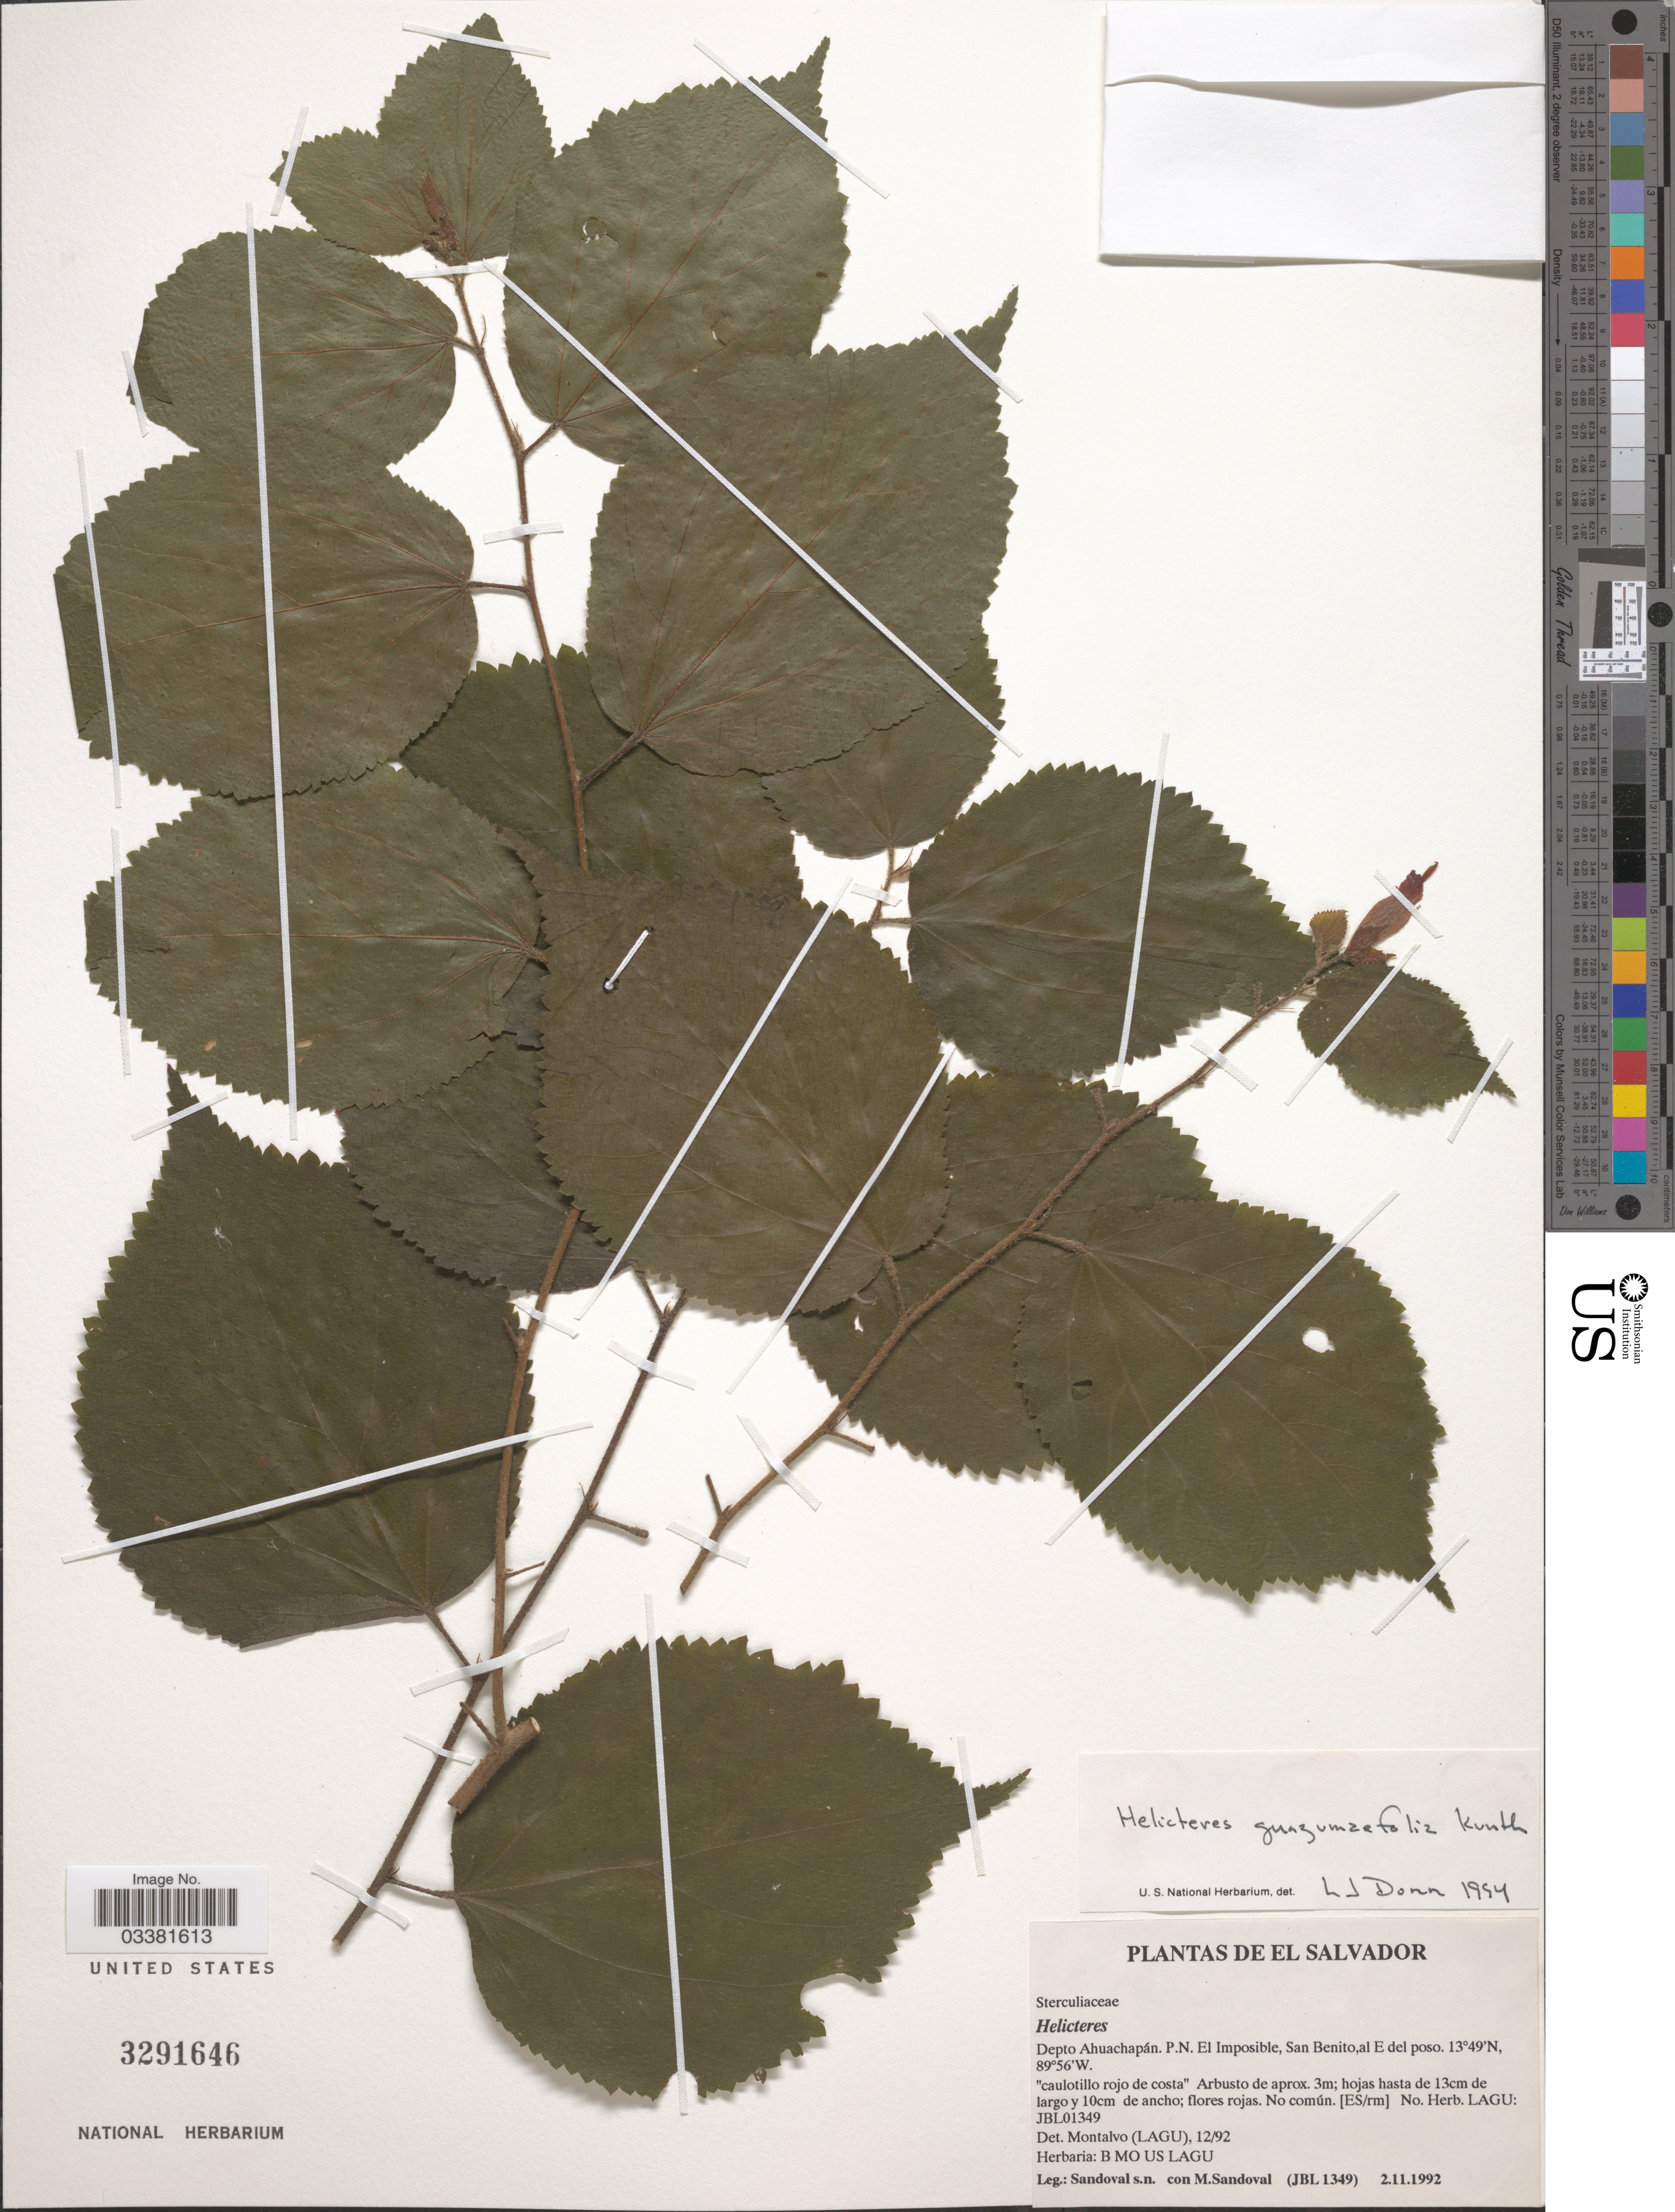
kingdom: Plantae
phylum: Tracheophyta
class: Magnoliopsida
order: Malvales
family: Malvaceae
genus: Helicteres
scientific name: Helicteres guazumifolia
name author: Kunth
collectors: -- Sandoval & M. Sandoval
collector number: s.n.?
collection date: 1992-11-02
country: El Salvador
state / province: Ahuachapan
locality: Depto. Ahuachapan. P.N. El Imposible, San Benito, al E del poso.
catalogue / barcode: US 3291646